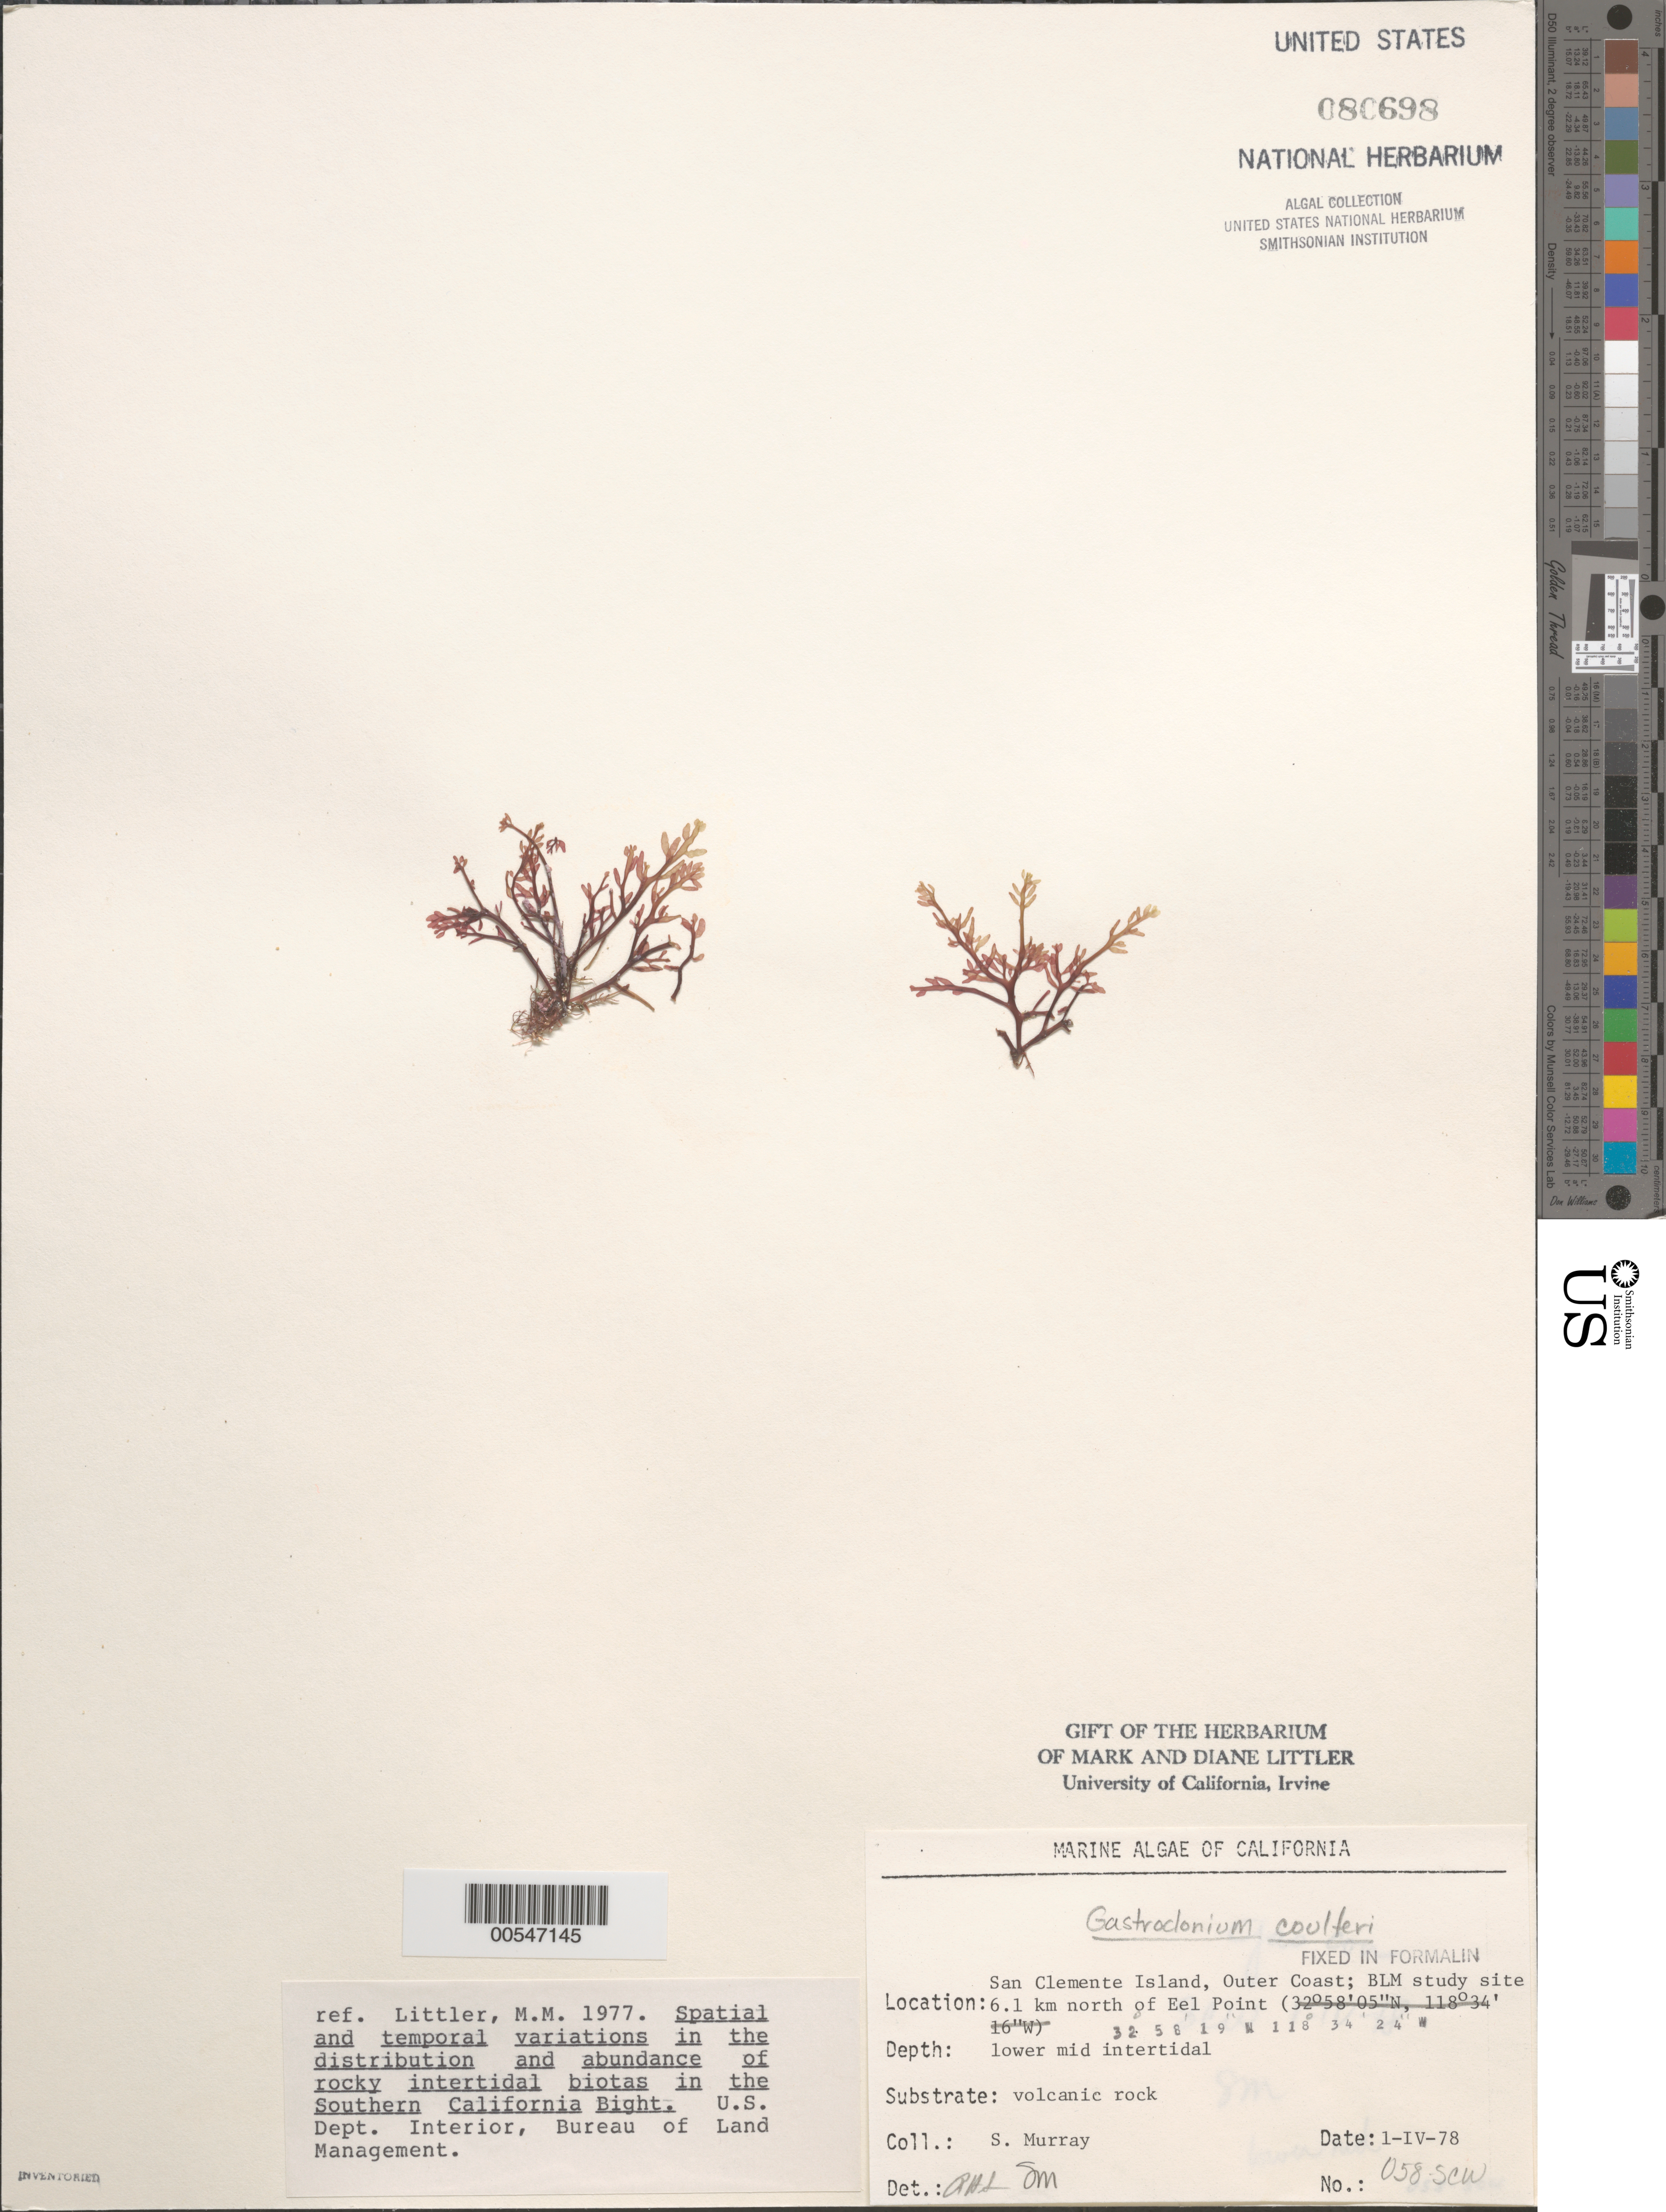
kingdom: Plantae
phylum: Rhodophyta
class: Florideophyceae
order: Rhodymeniales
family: Champiaceae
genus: Neogastroclonium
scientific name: Neogastroclonium subarticulatum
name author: (Turner) L. Le Gall et al.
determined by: Algae name updating Project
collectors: S. N. Murray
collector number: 058-scw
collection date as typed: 01 Apr 1978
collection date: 1978-04-01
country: United States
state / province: California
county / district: Los Angeles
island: San Clemente Island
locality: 6.1 km north of Eel Point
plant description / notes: BLM-SOCALBIGHT Rocky Intertidal Survey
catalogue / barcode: US 80698